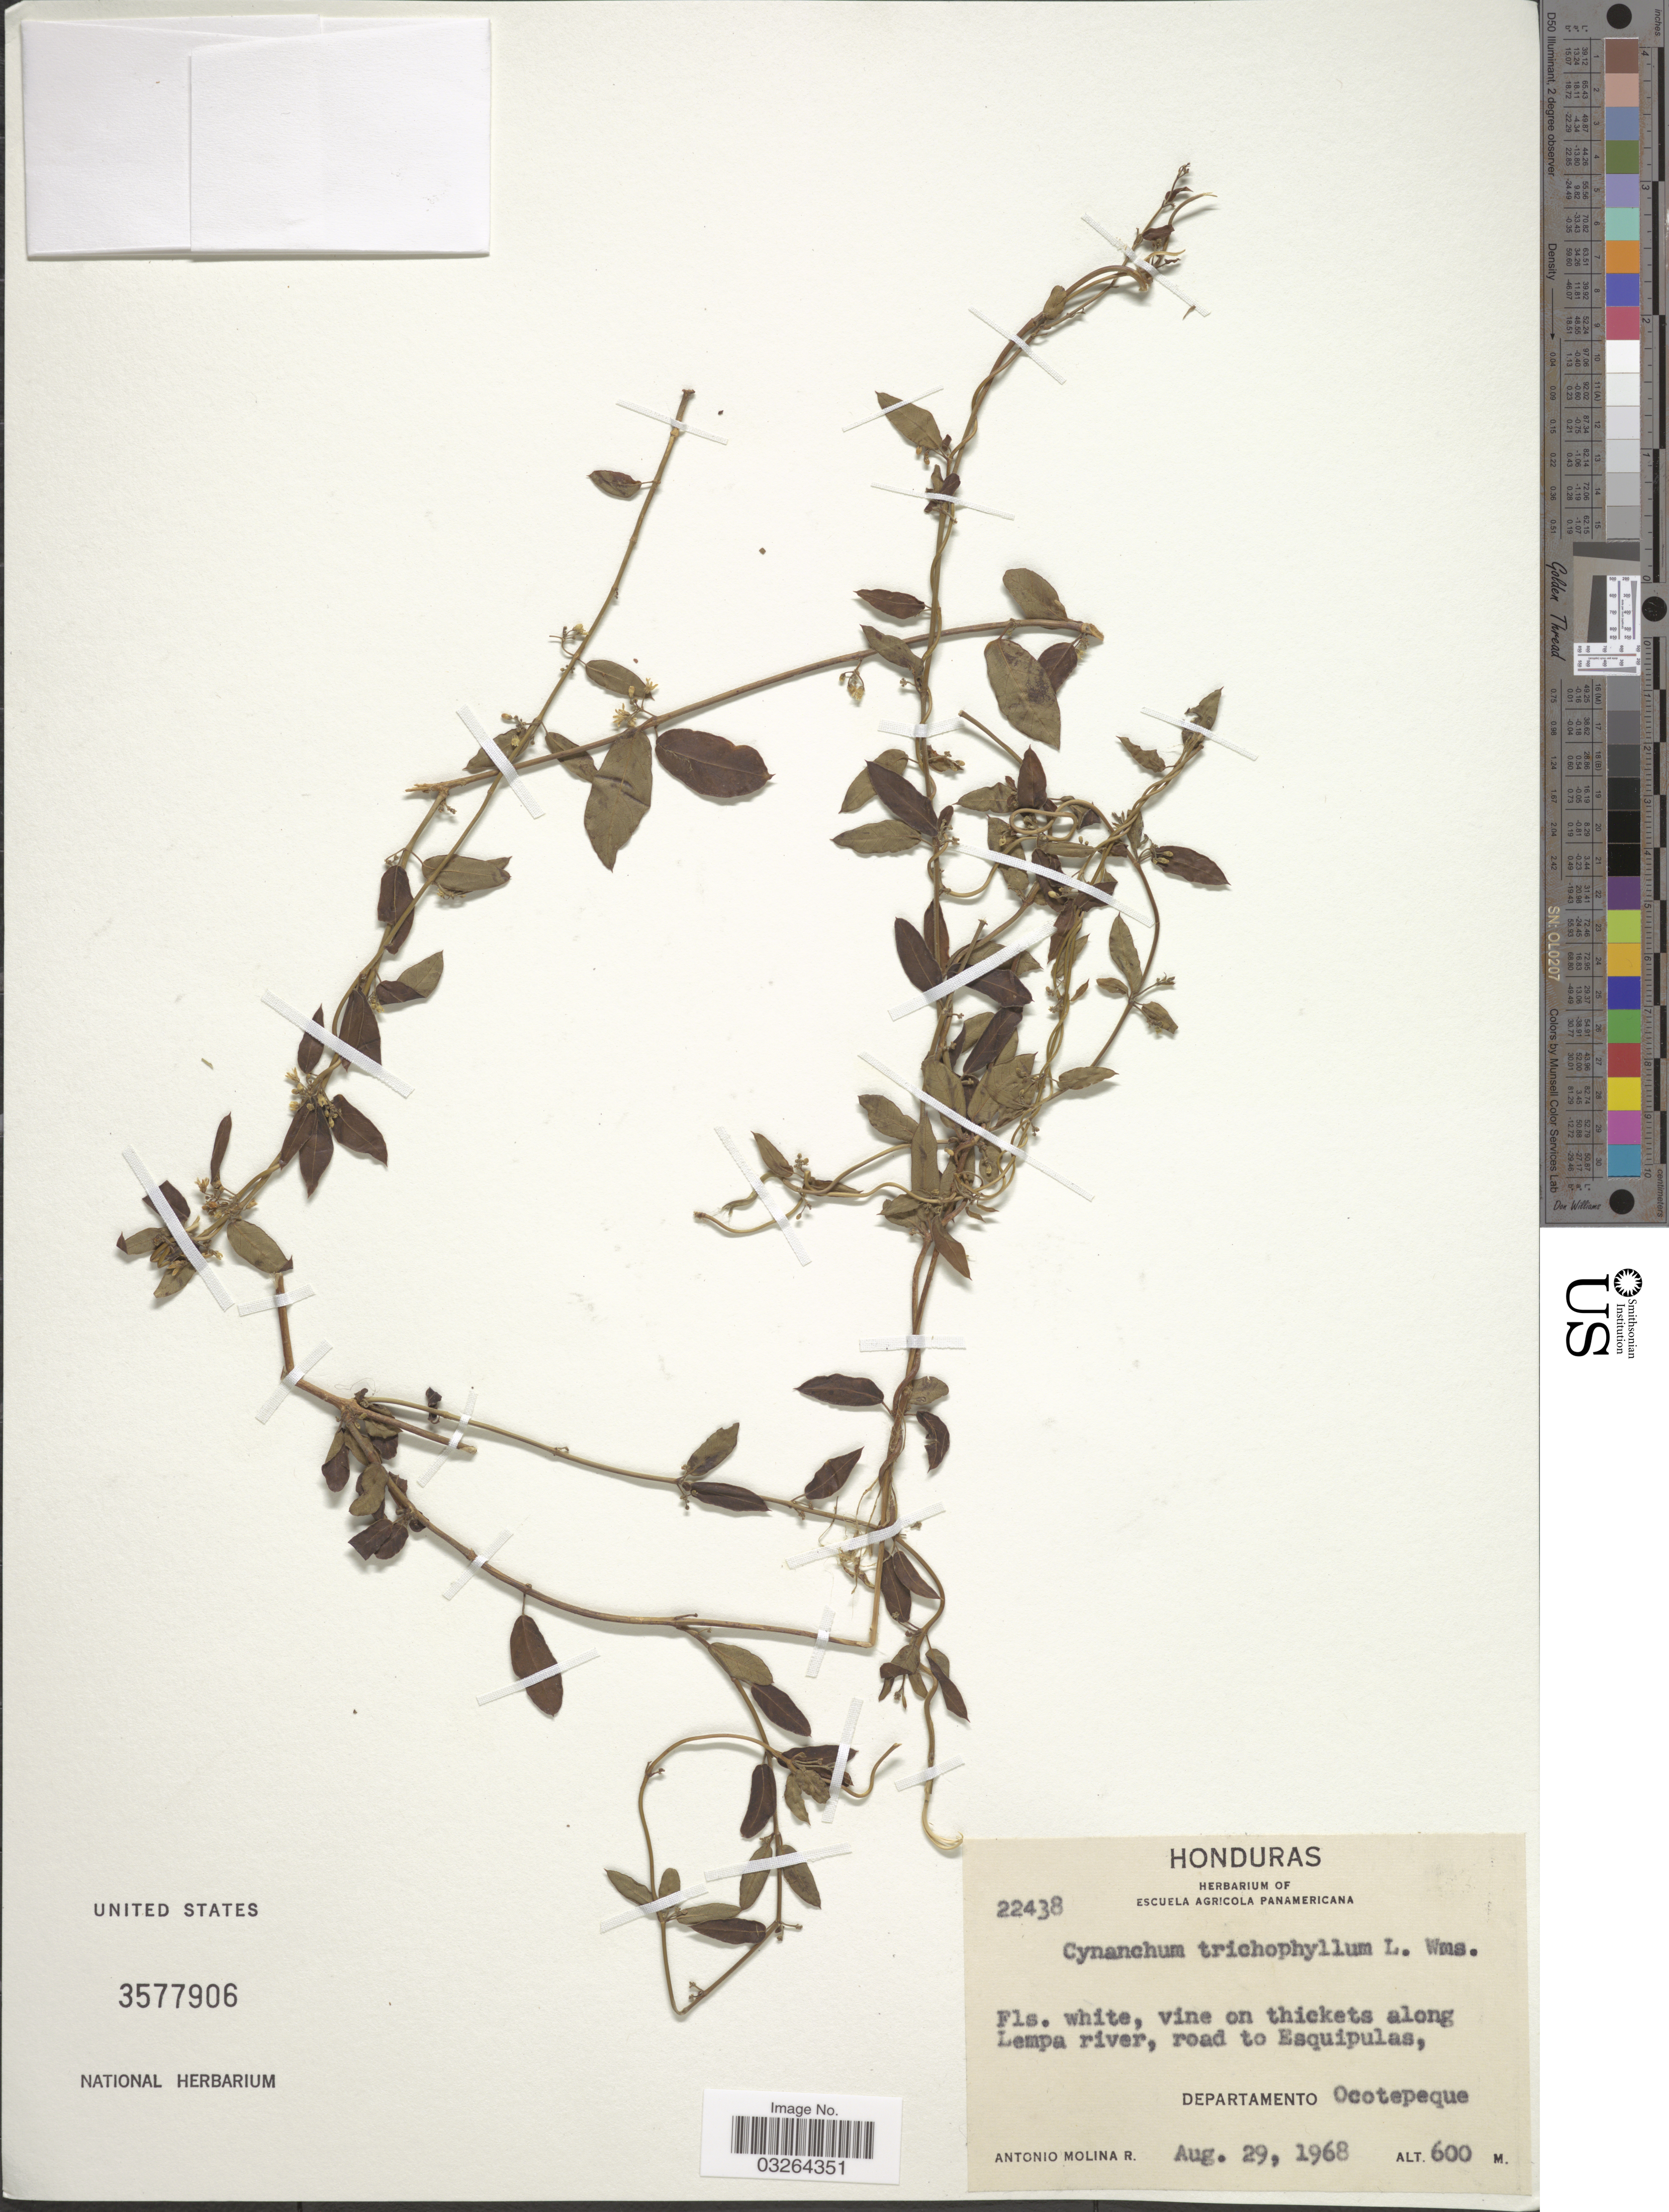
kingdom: Plantae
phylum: Tracheophyta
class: Magnoliopsida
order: Gentianales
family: Apocynaceae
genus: Cynanchum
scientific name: Cynanchum trichophyllum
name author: L.O. Williams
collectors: A. Molina R.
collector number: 22438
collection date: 1968-08-29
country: Honduras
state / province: Ocotepeque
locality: Vine on thickets along Lempa river, road to Esquipulas, Departamento Ocotepeque.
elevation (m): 600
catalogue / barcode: US 3577906